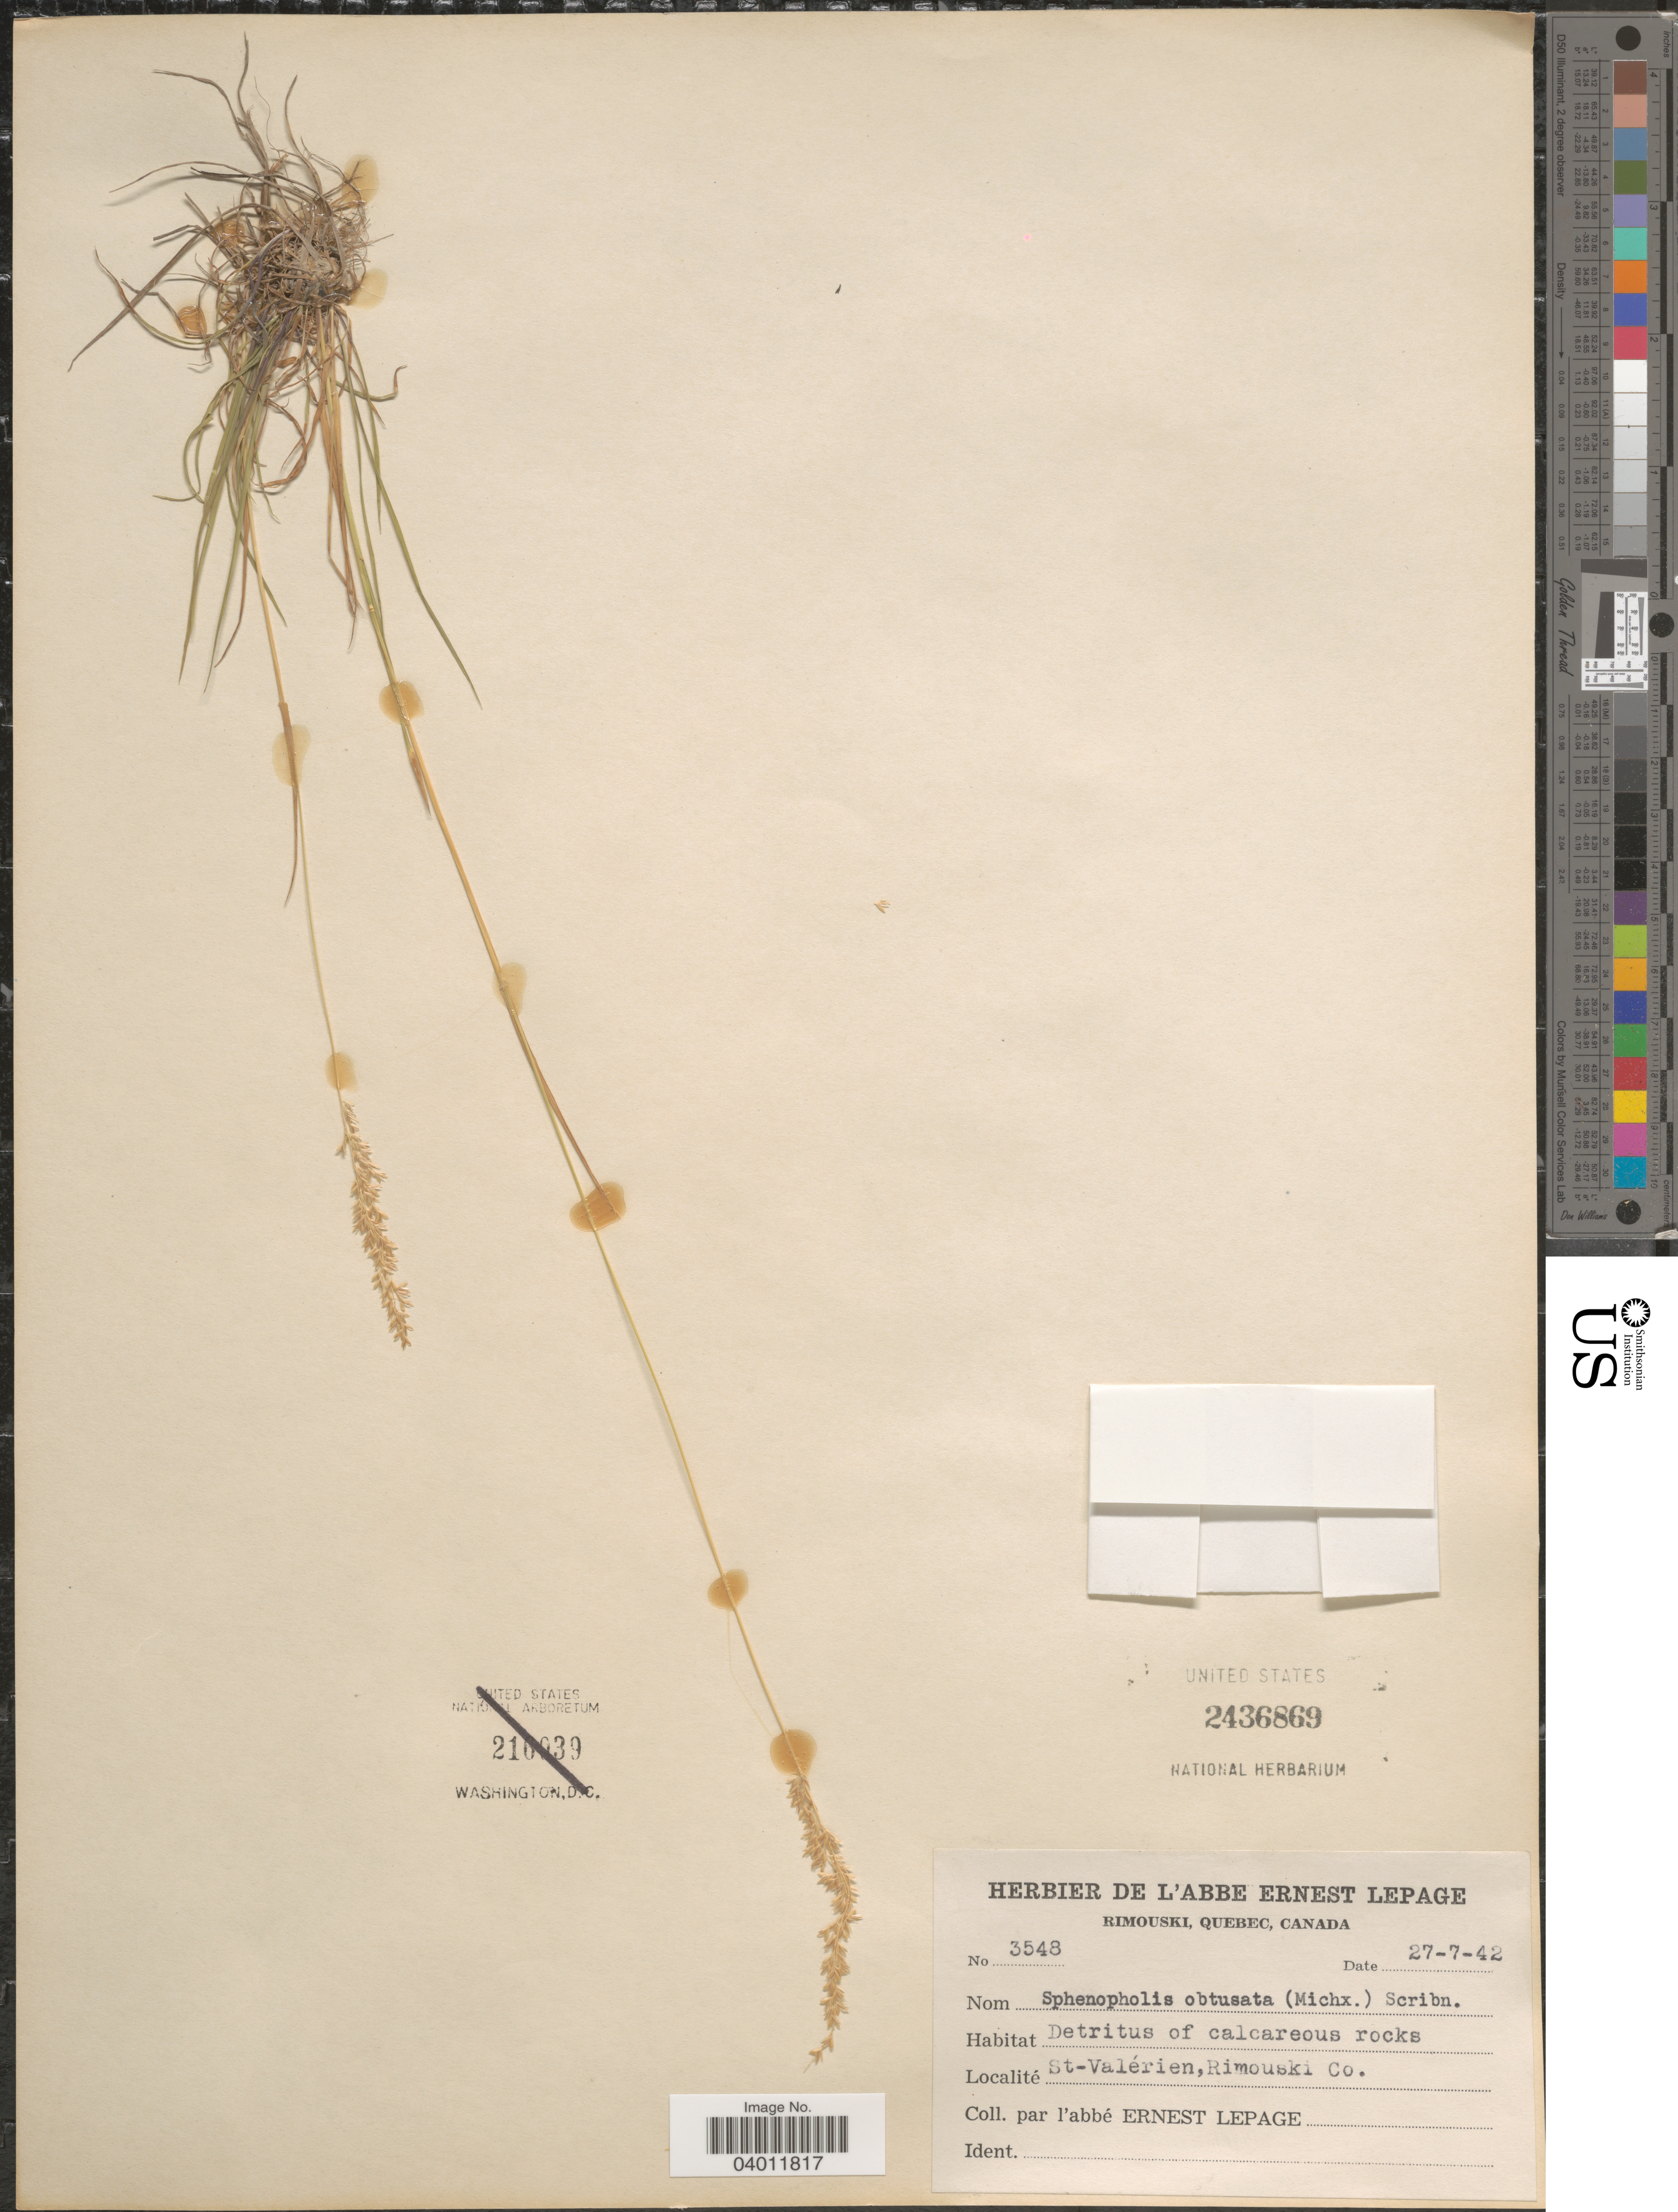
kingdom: Plantae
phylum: Tracheophyta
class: Liliopsida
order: Poales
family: Poaceae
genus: Sphenopholis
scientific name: Sphenopholis obtusata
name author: (Michx.) Scribn.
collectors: E. Lepage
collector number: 3548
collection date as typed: Transcribed d/m/y: 27/7/42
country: Canada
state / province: Quebec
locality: St-Valérien, Rimouski Co.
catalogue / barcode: US 2436869